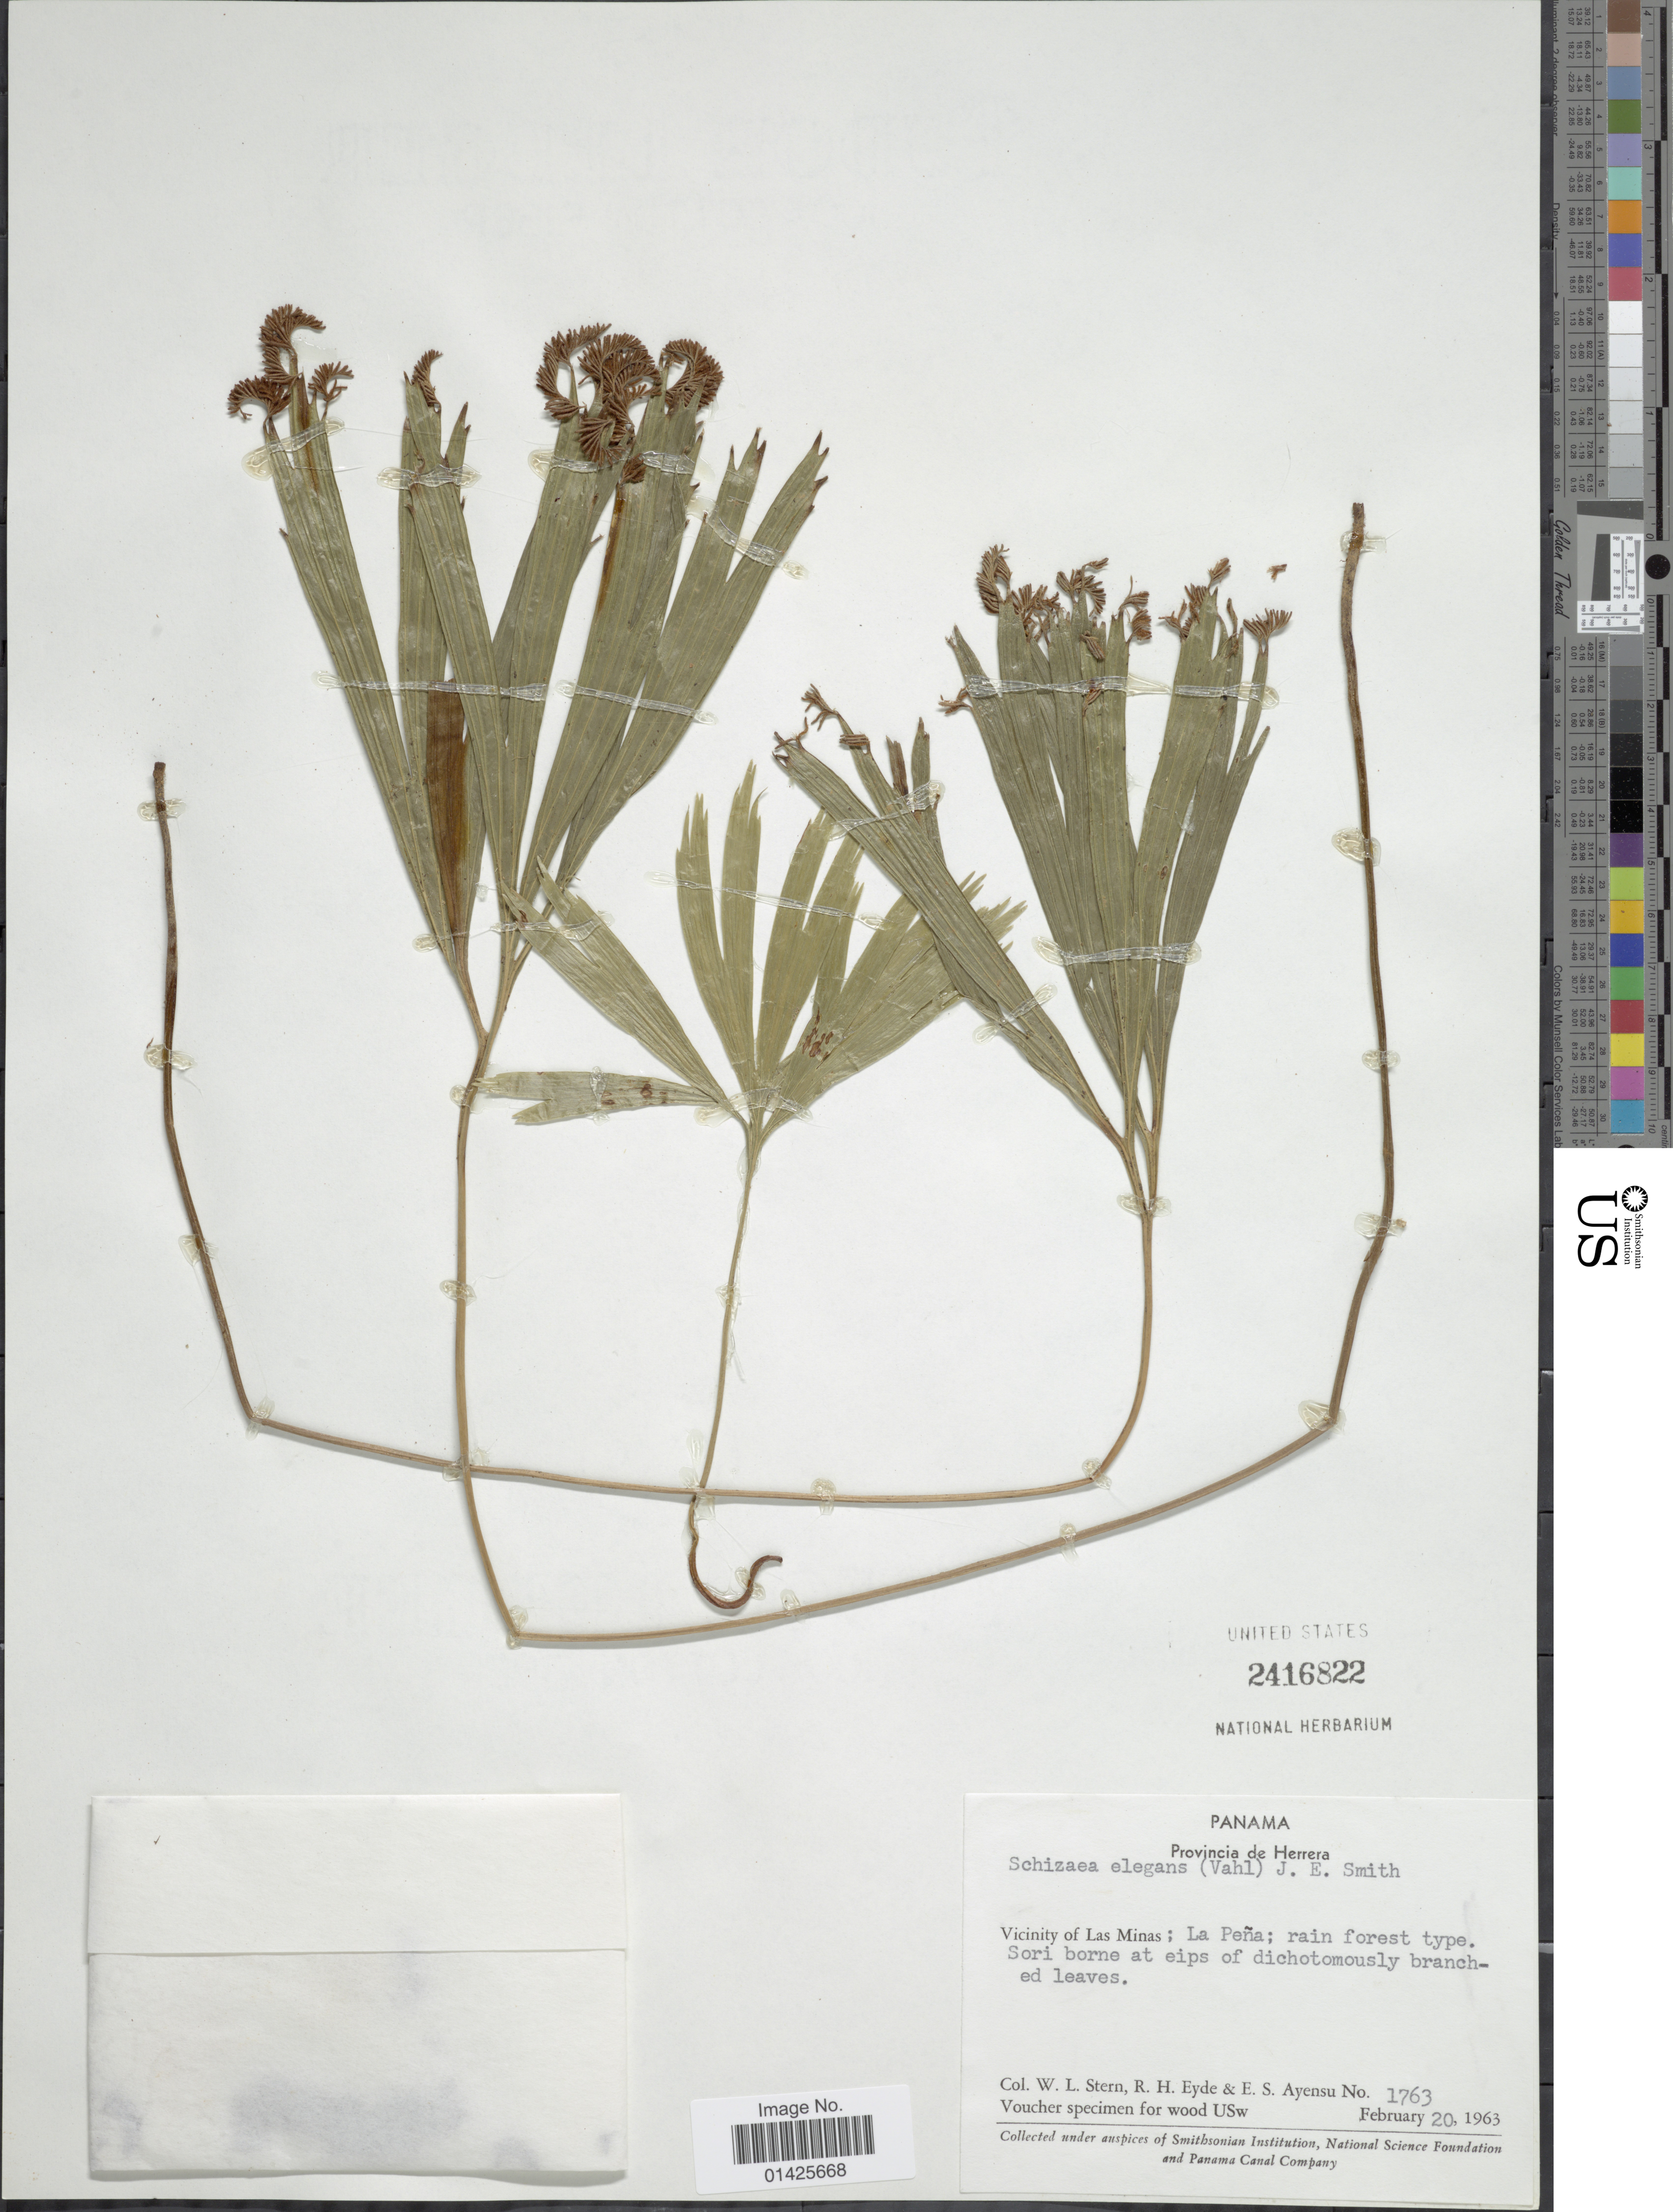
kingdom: Plantae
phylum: Tracheophyta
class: Polypodiopsida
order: Schizaeales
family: Schizaeaceae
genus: Schizaea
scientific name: Schizaea elegans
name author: (Vahl) Sw.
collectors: W. L. Stern, R. H. Eyde & E. S. Ayensu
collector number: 1763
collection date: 1963-02-20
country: Panama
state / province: Herrera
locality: Vicinity of Las Minas; La Peña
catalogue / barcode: US 2416822